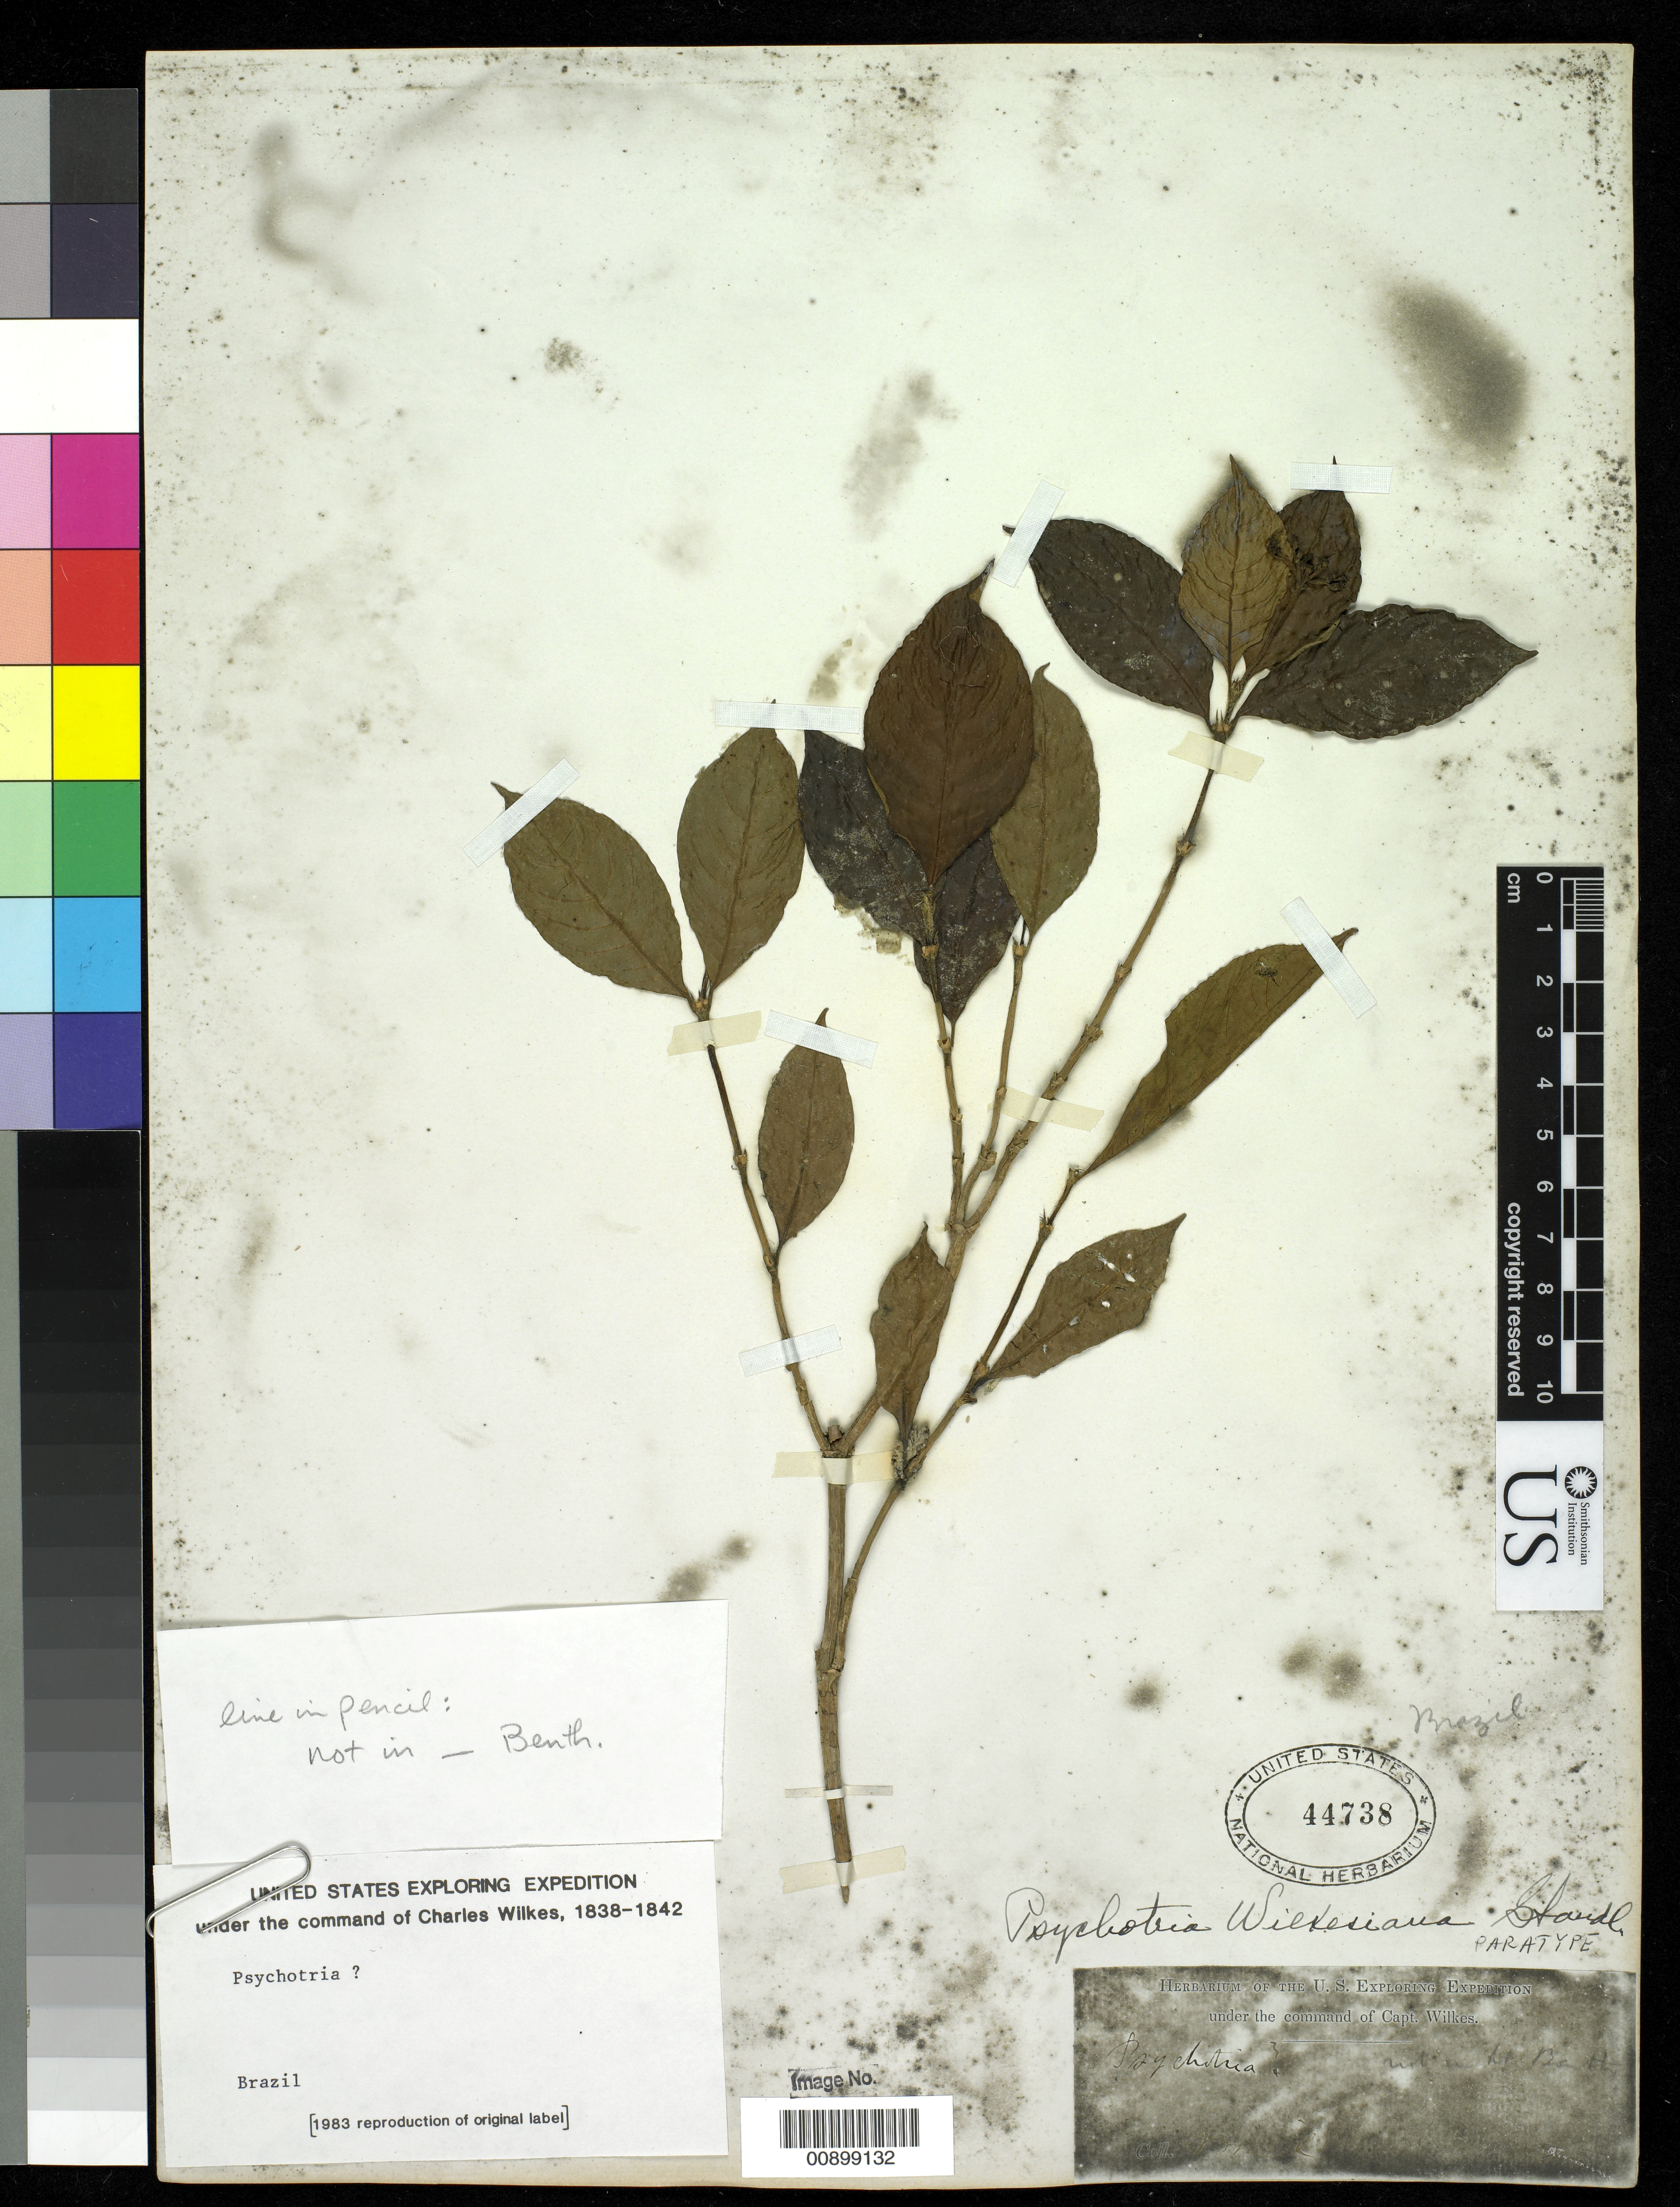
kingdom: Plantae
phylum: Tracheophyta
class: Magnoliopsida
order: Gentianales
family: Rubiaceae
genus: Psychotria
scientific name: Psychotria wilkesiana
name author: Standl.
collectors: Wilkes Explor. Exped.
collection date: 1838/1842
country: Brazil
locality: Brazil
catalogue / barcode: US 44738